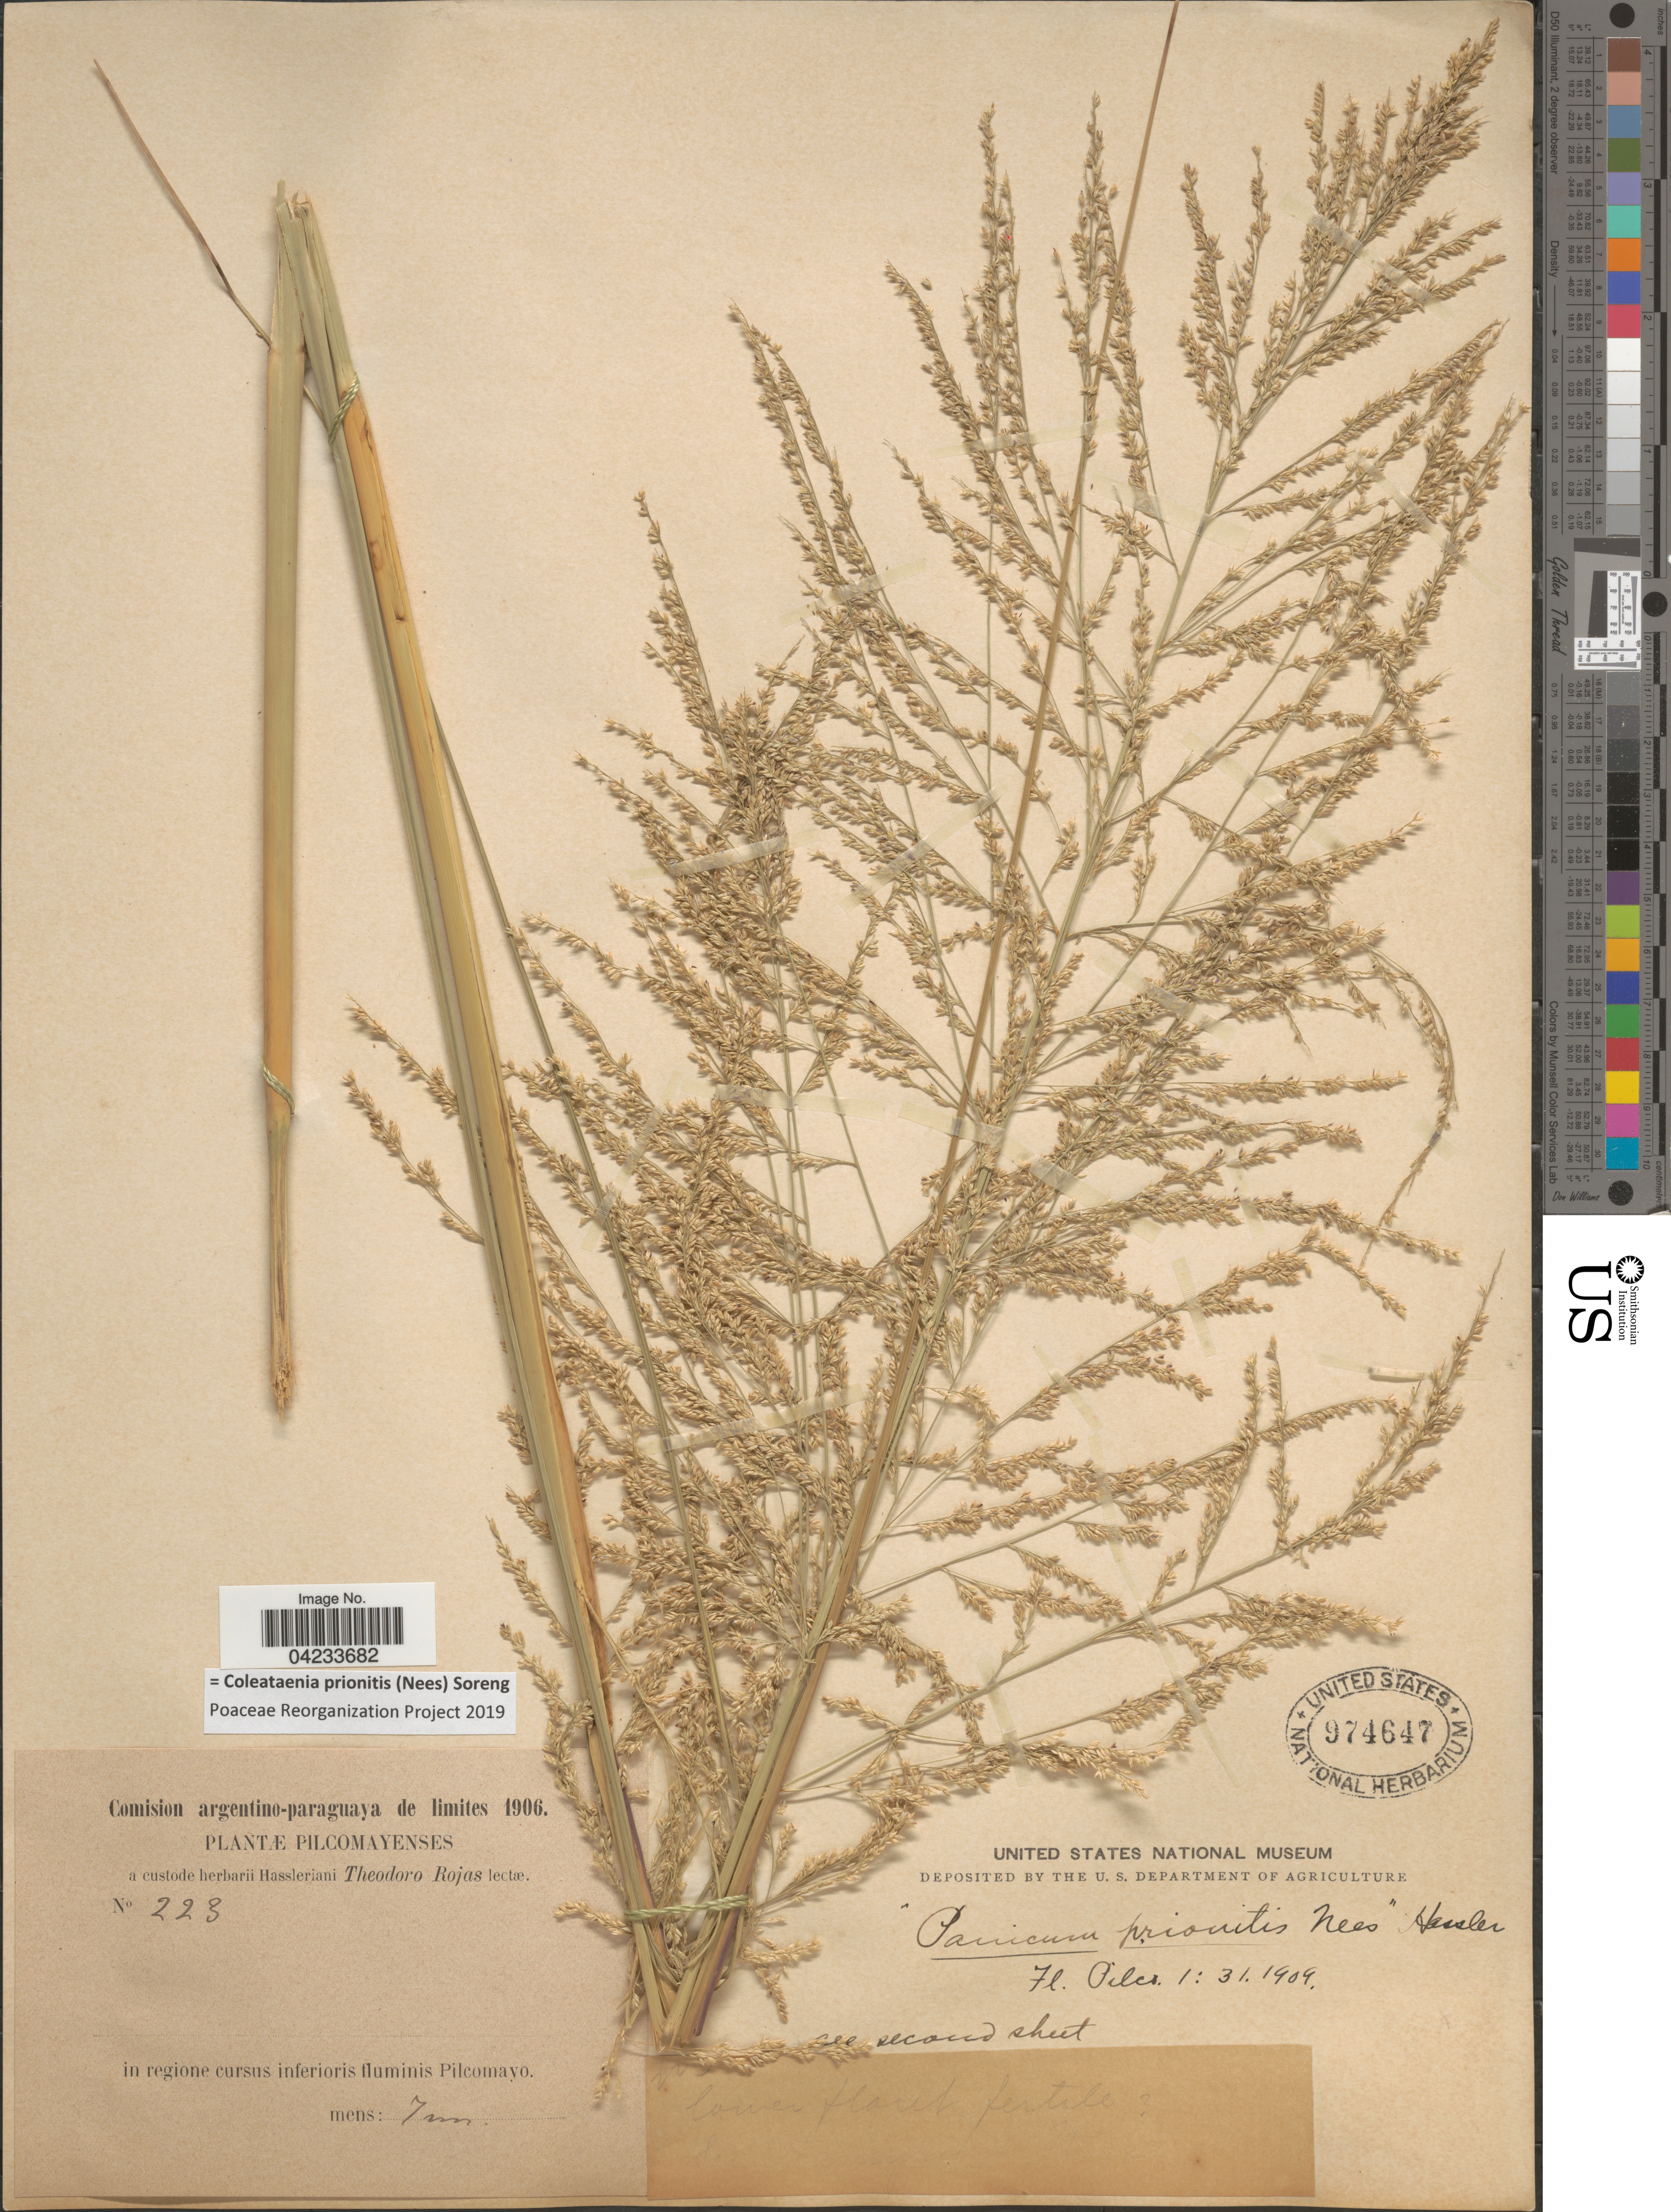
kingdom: Plantae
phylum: Tracheophyta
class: Liliopsida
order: Poales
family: Poaceae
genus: Coleataenia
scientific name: Coleataenia prionitis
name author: (Nees) Soreng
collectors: T. Rojas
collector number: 223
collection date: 1906-06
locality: Pilcomayenses. In regione cursus inferioris fluminis Pilcomayo.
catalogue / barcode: US 974647